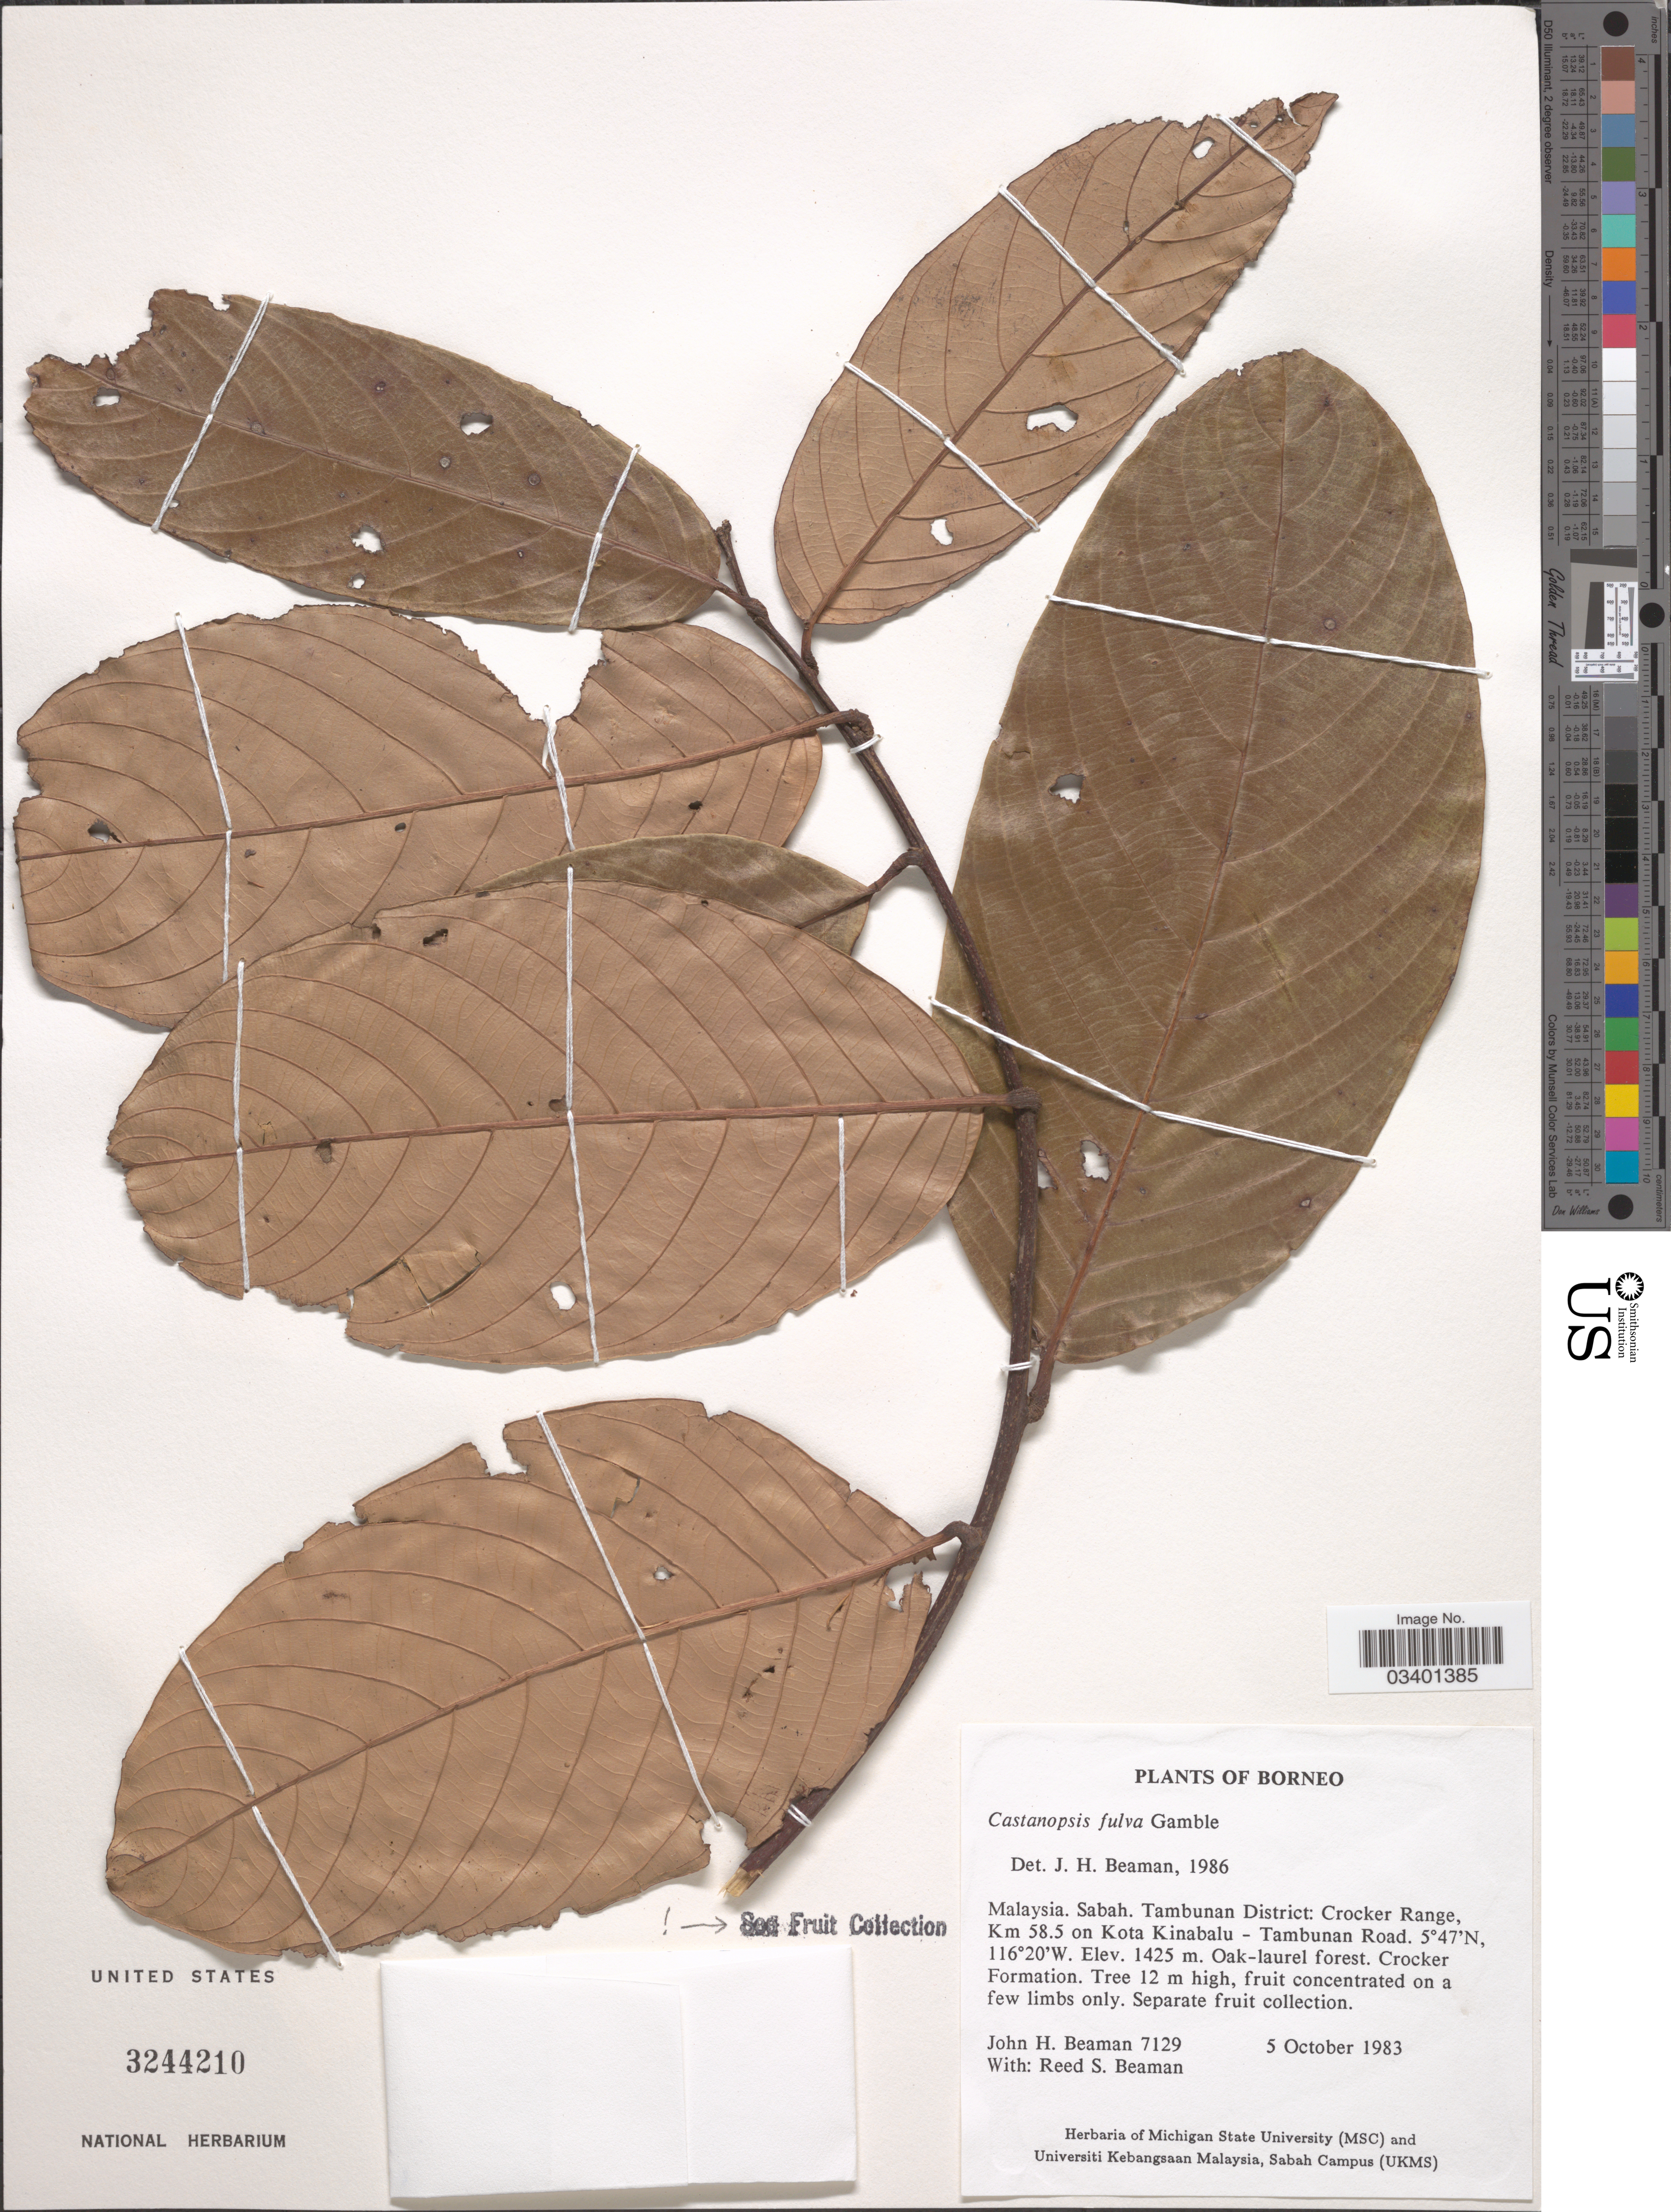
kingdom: Plantae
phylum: Tracheophyta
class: Magnoliopsida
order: Fagales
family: Fagaceae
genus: Castanopsis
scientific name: Castanopsis fulva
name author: Gamble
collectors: J. H. Beaman & R. S. Beaman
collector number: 7129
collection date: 1983-10-05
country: Malaysia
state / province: Sabah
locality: Borneo. Tambunan District: Croker Range, Km 58.5 on Kota Kinabalu - Tambunan Road.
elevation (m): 1425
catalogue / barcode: US 3244210